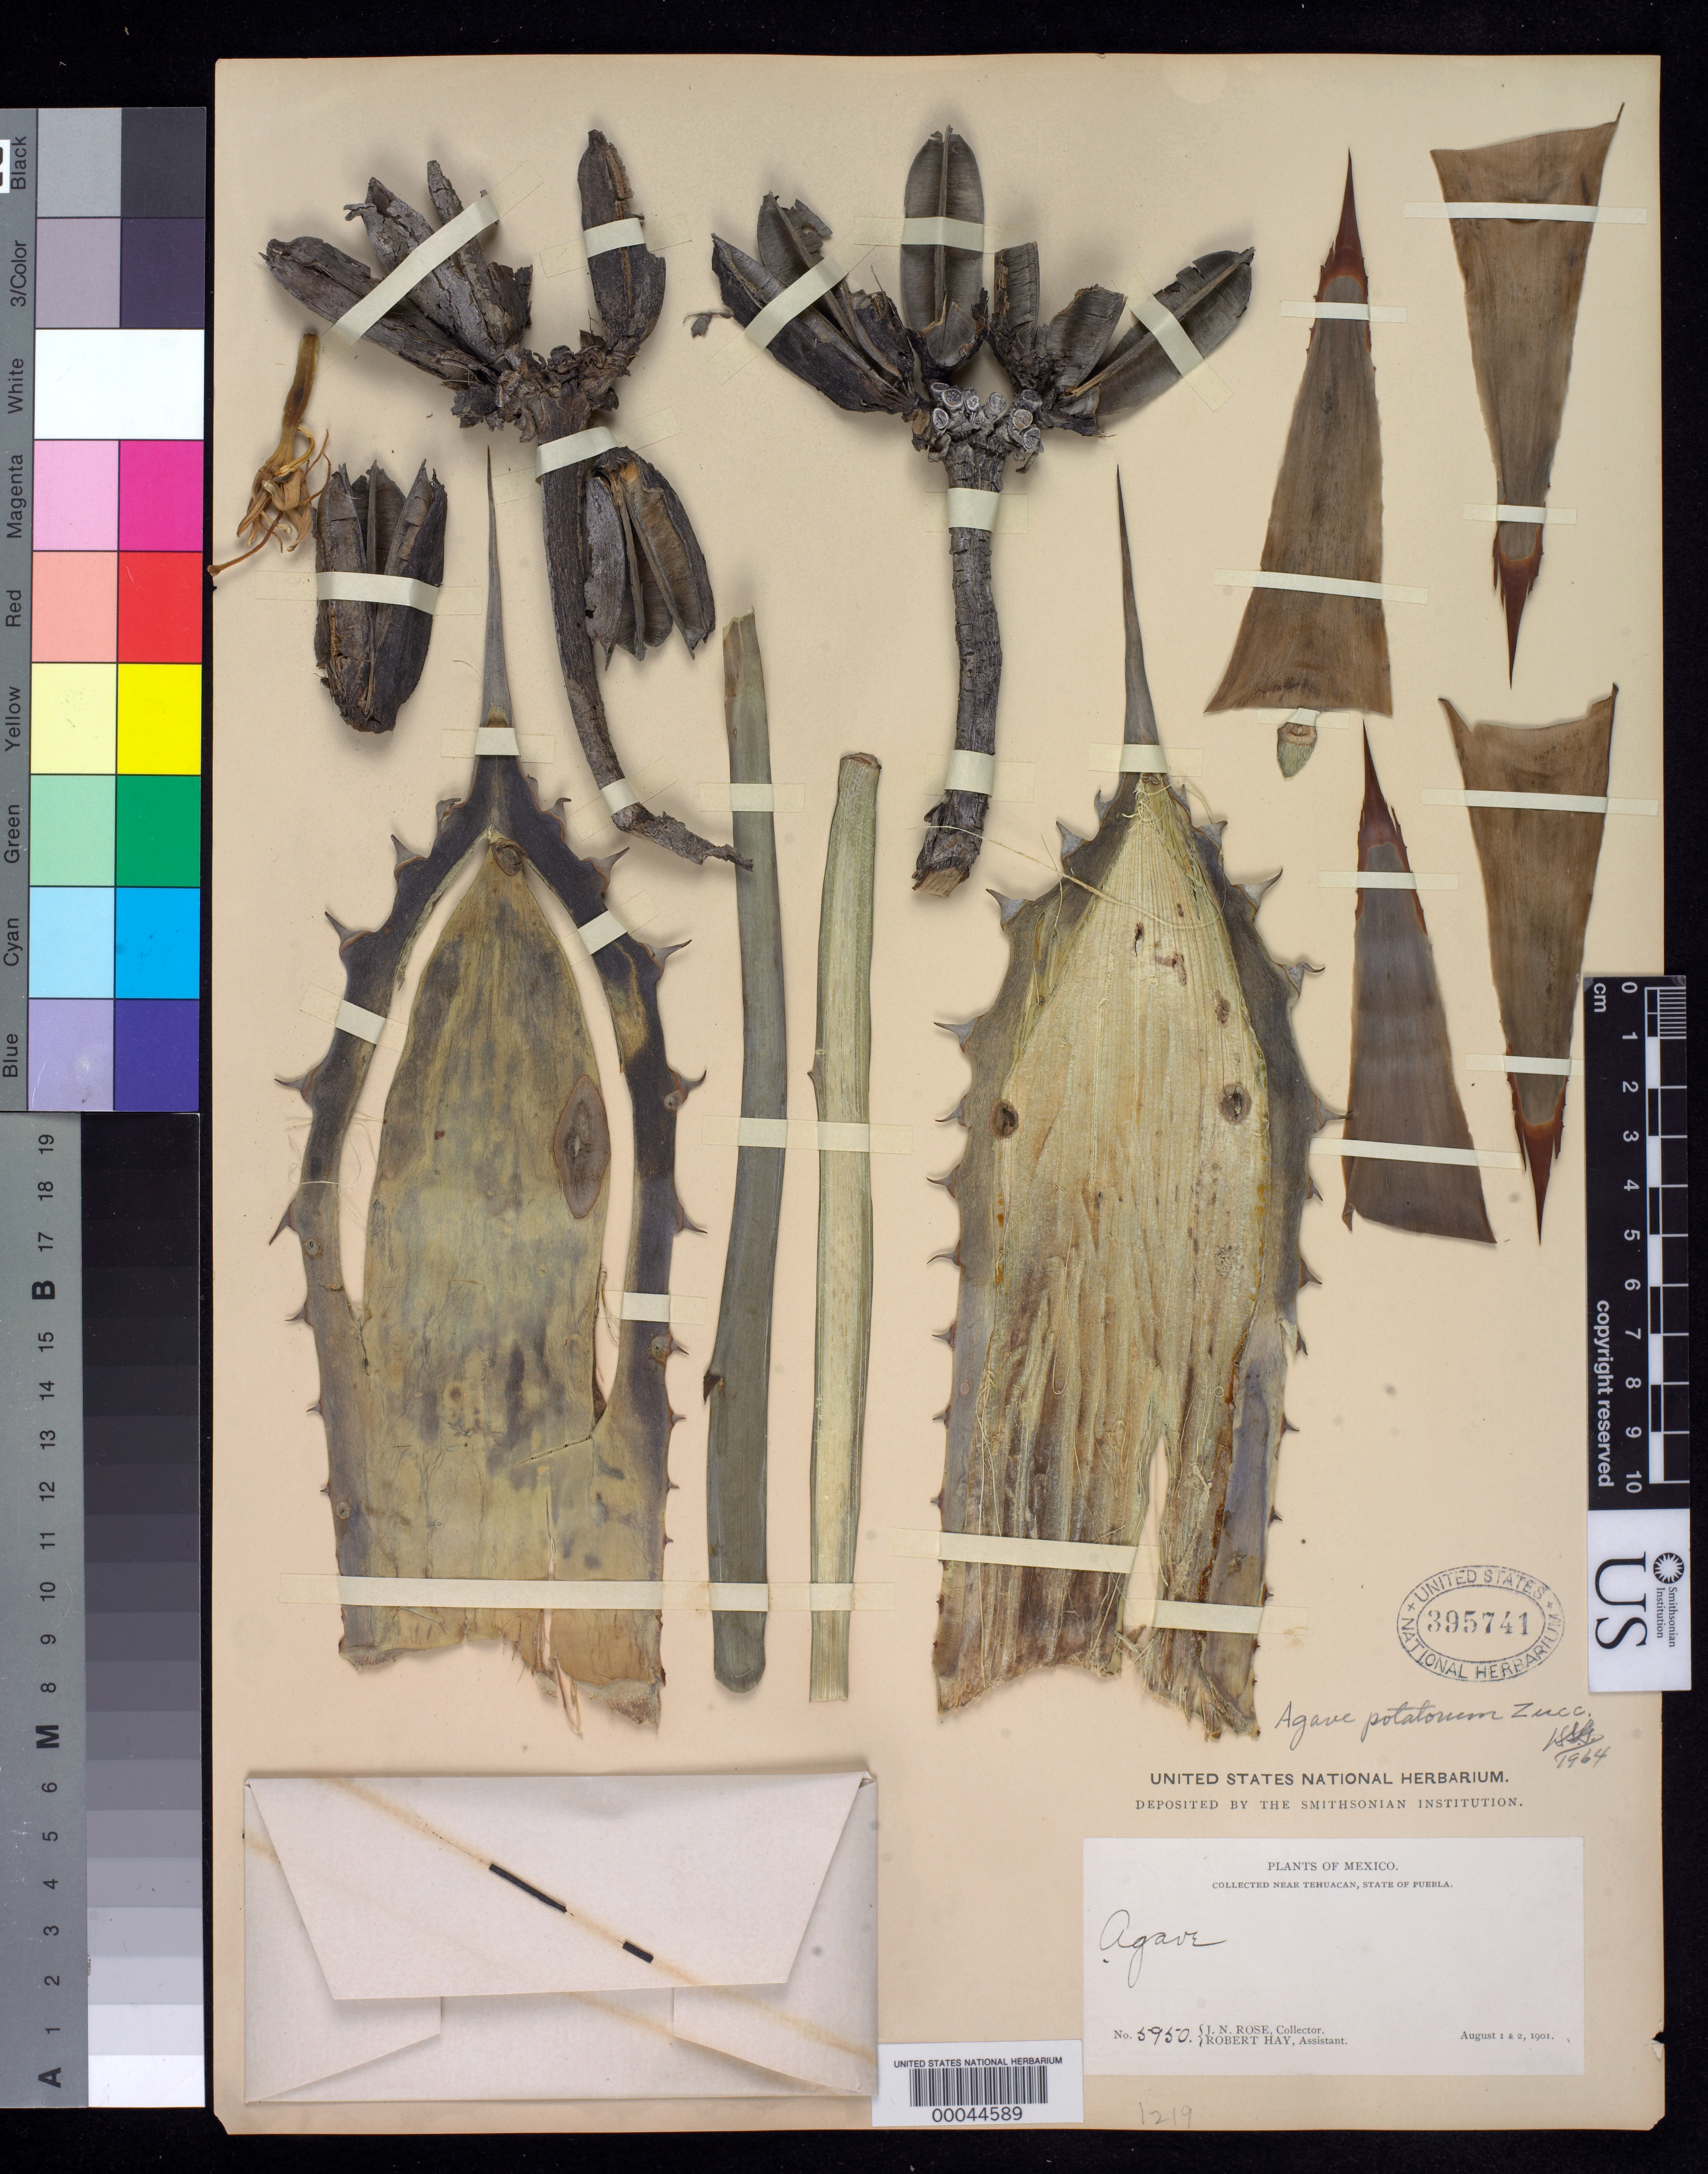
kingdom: Plantae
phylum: Tracheophyta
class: Liliopsida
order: Asparagales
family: Asparagaceae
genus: Agave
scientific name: Agave potatorum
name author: Zucc.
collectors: J. N. Rose & R. H. Hay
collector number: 5950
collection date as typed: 02 Aug 1901 and 01 Aug 1901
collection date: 1901-08-01,1901-08-02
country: Mexico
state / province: Puebla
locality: Tehuacan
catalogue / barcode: US 395741